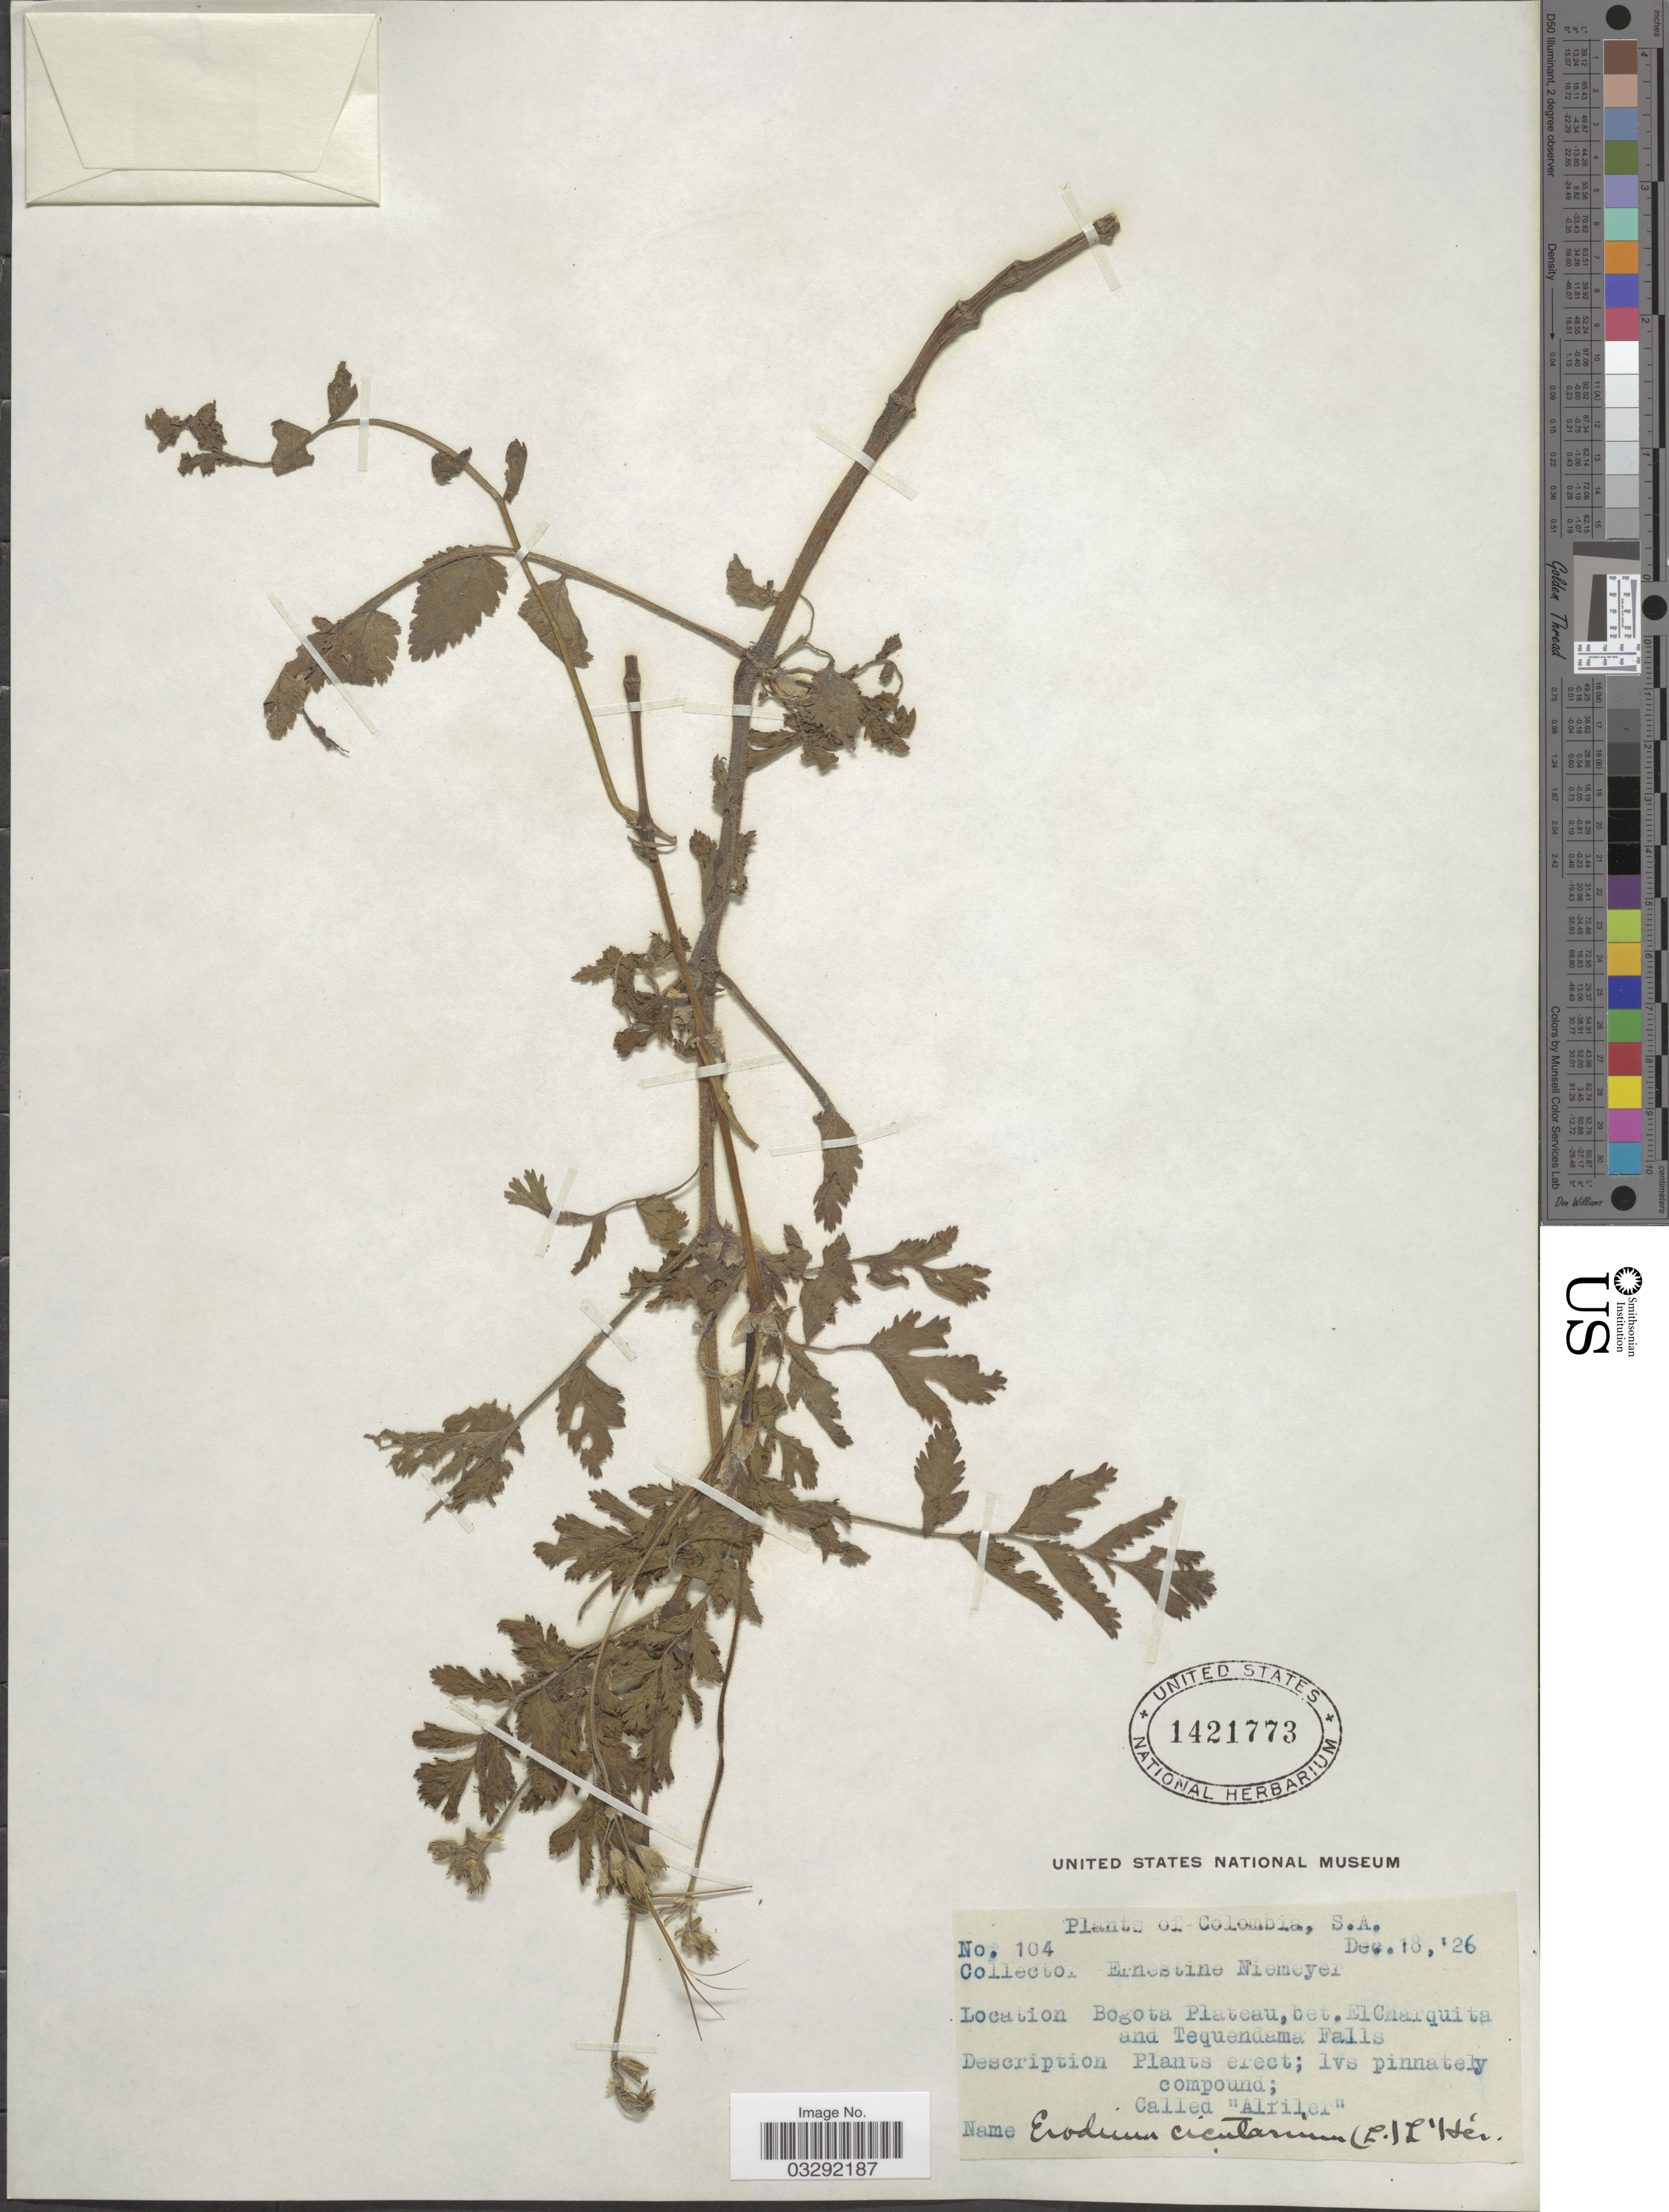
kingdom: Plantae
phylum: Tracheophyta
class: Magnoliopsida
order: Geraniales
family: Geraniaceae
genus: Erodium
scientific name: Erodium cicutarium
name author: (L.) L'Hér.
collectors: E. H. Niemeyer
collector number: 104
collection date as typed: Transcribed d/m/y: 18/12/26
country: Colombia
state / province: Bogota D.C.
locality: Bogota Plateau, bet. El Charquita and Tequendama Falls.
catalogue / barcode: US 1421773